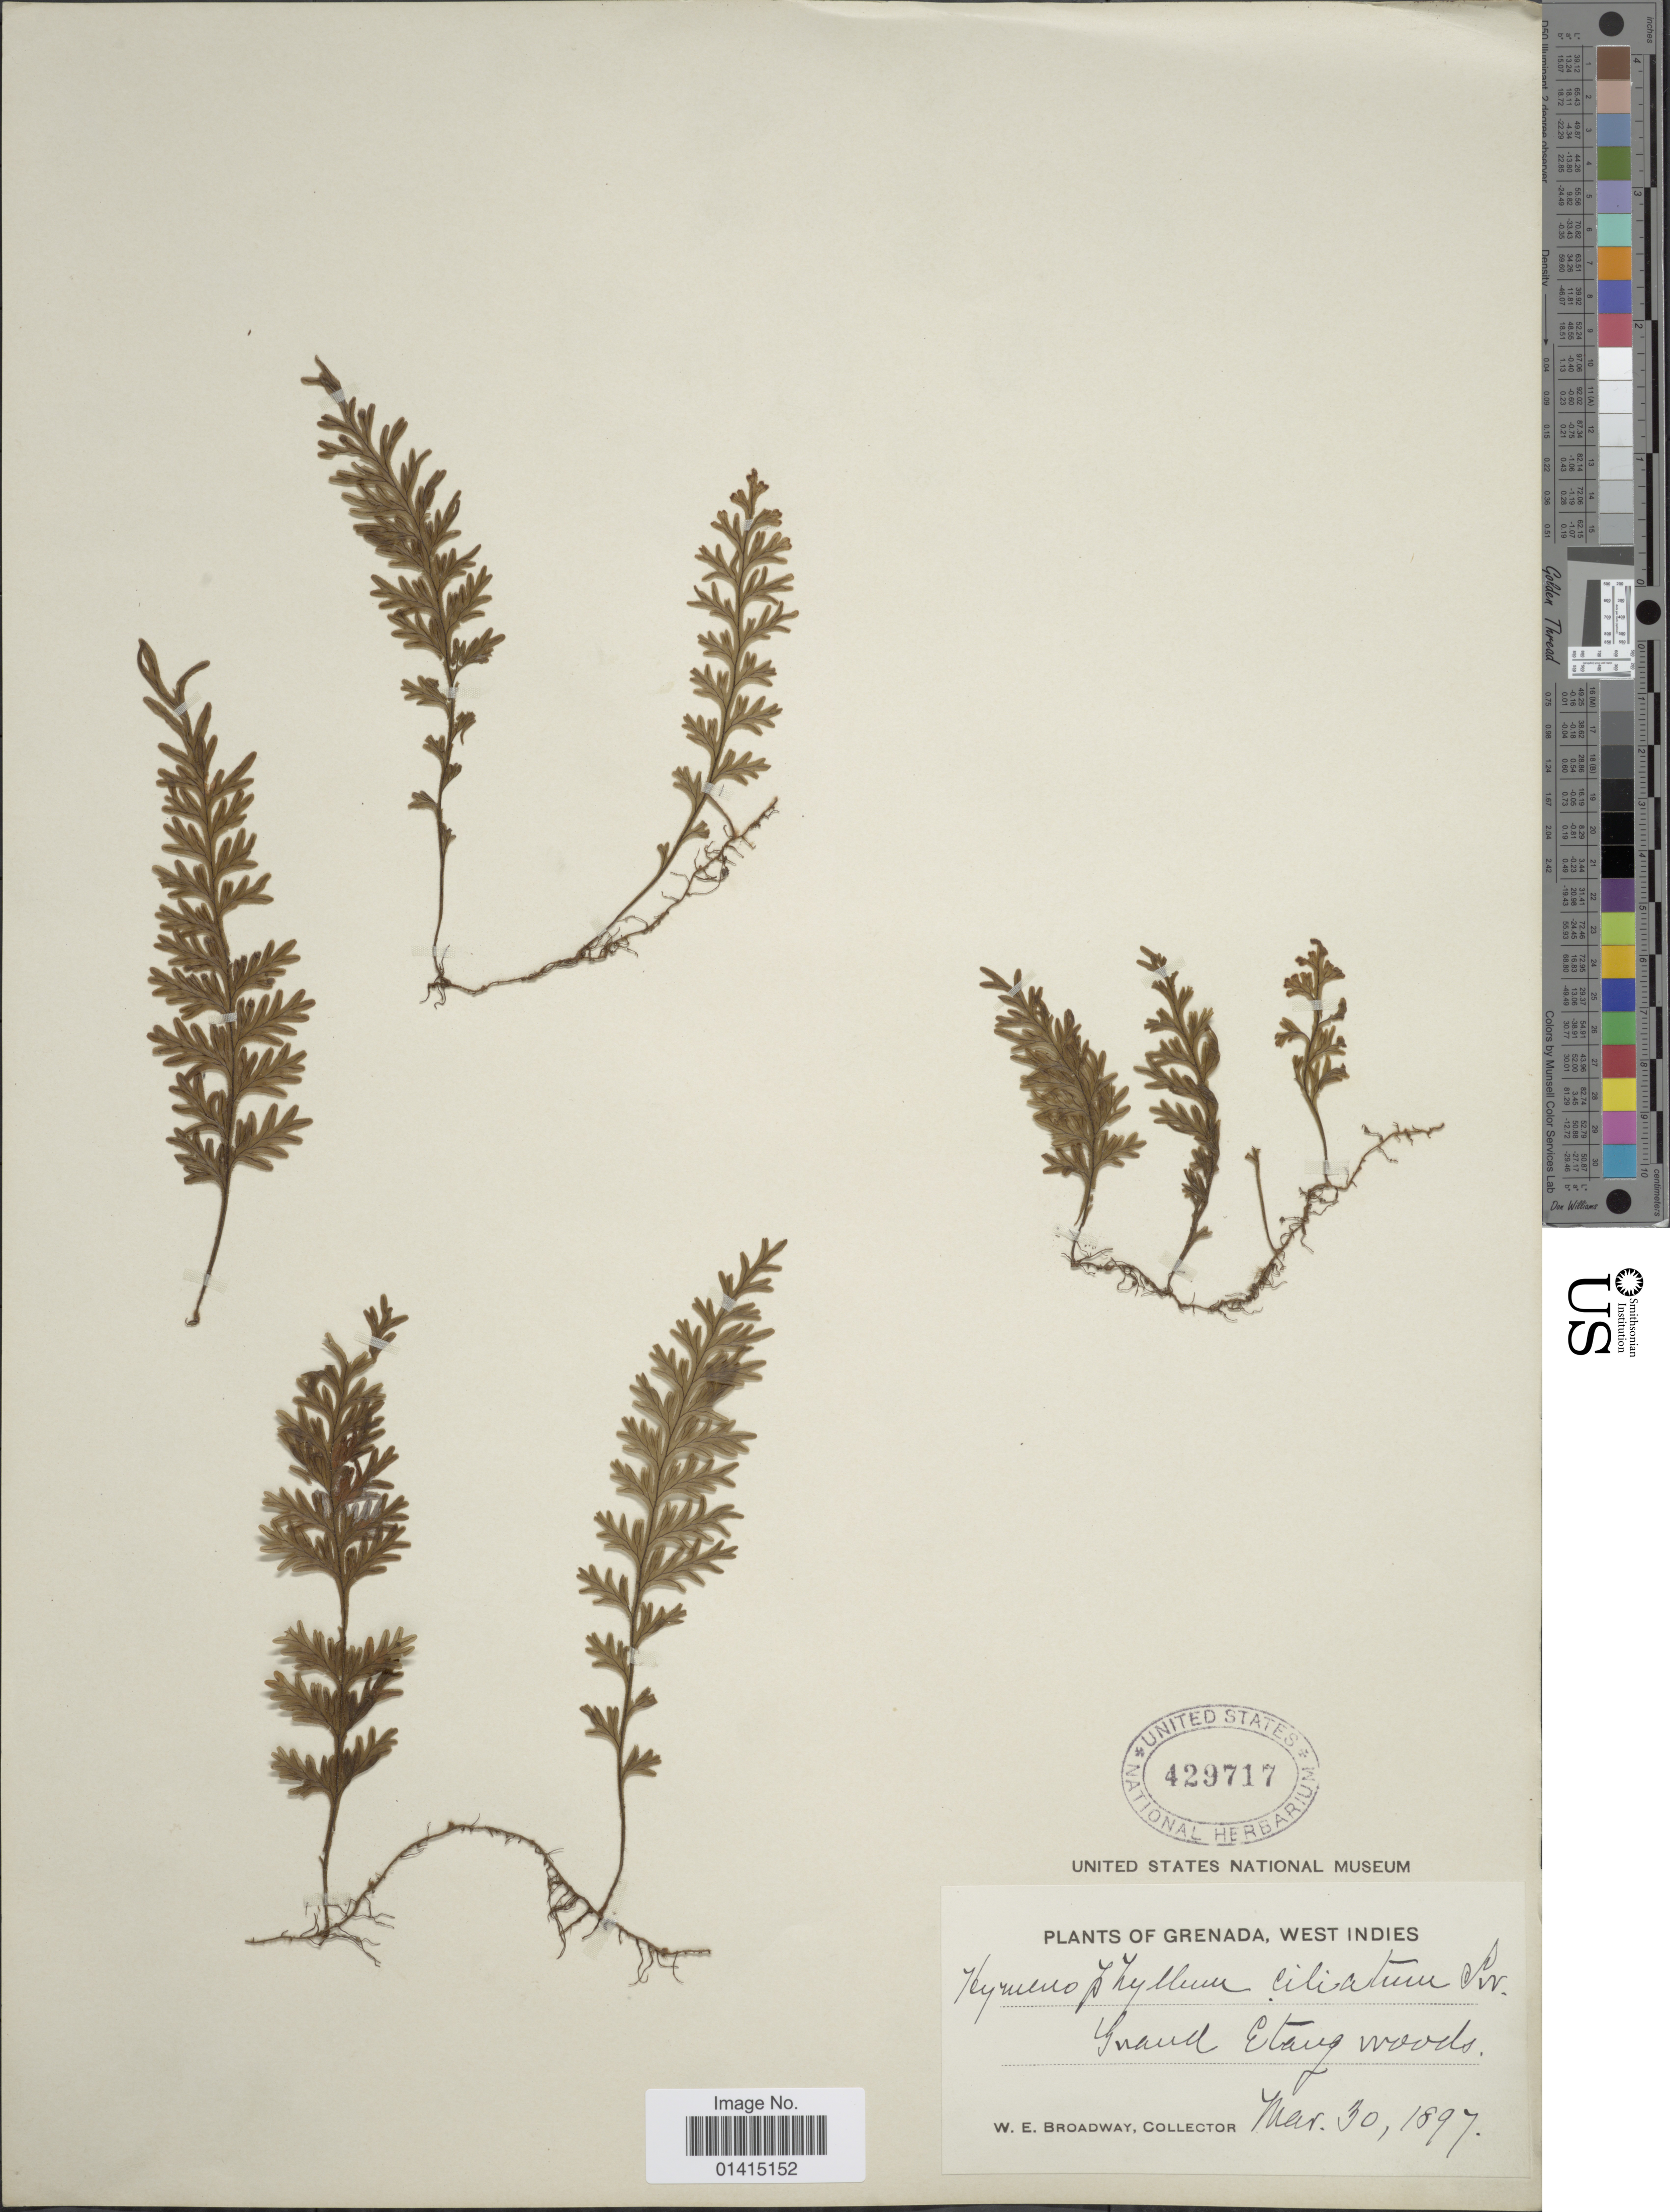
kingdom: Plantae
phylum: Tracheophyta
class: Polypodiopsida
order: Hymenophyllales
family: Hymenophyllaceae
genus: Hymenophyllum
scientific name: Hymenophyllum hirsutum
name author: (L.) Sw.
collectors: W. E. Broadway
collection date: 1897-03-30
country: Grenada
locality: Grenada, West Indies, Grand Etang woods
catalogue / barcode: US 429717